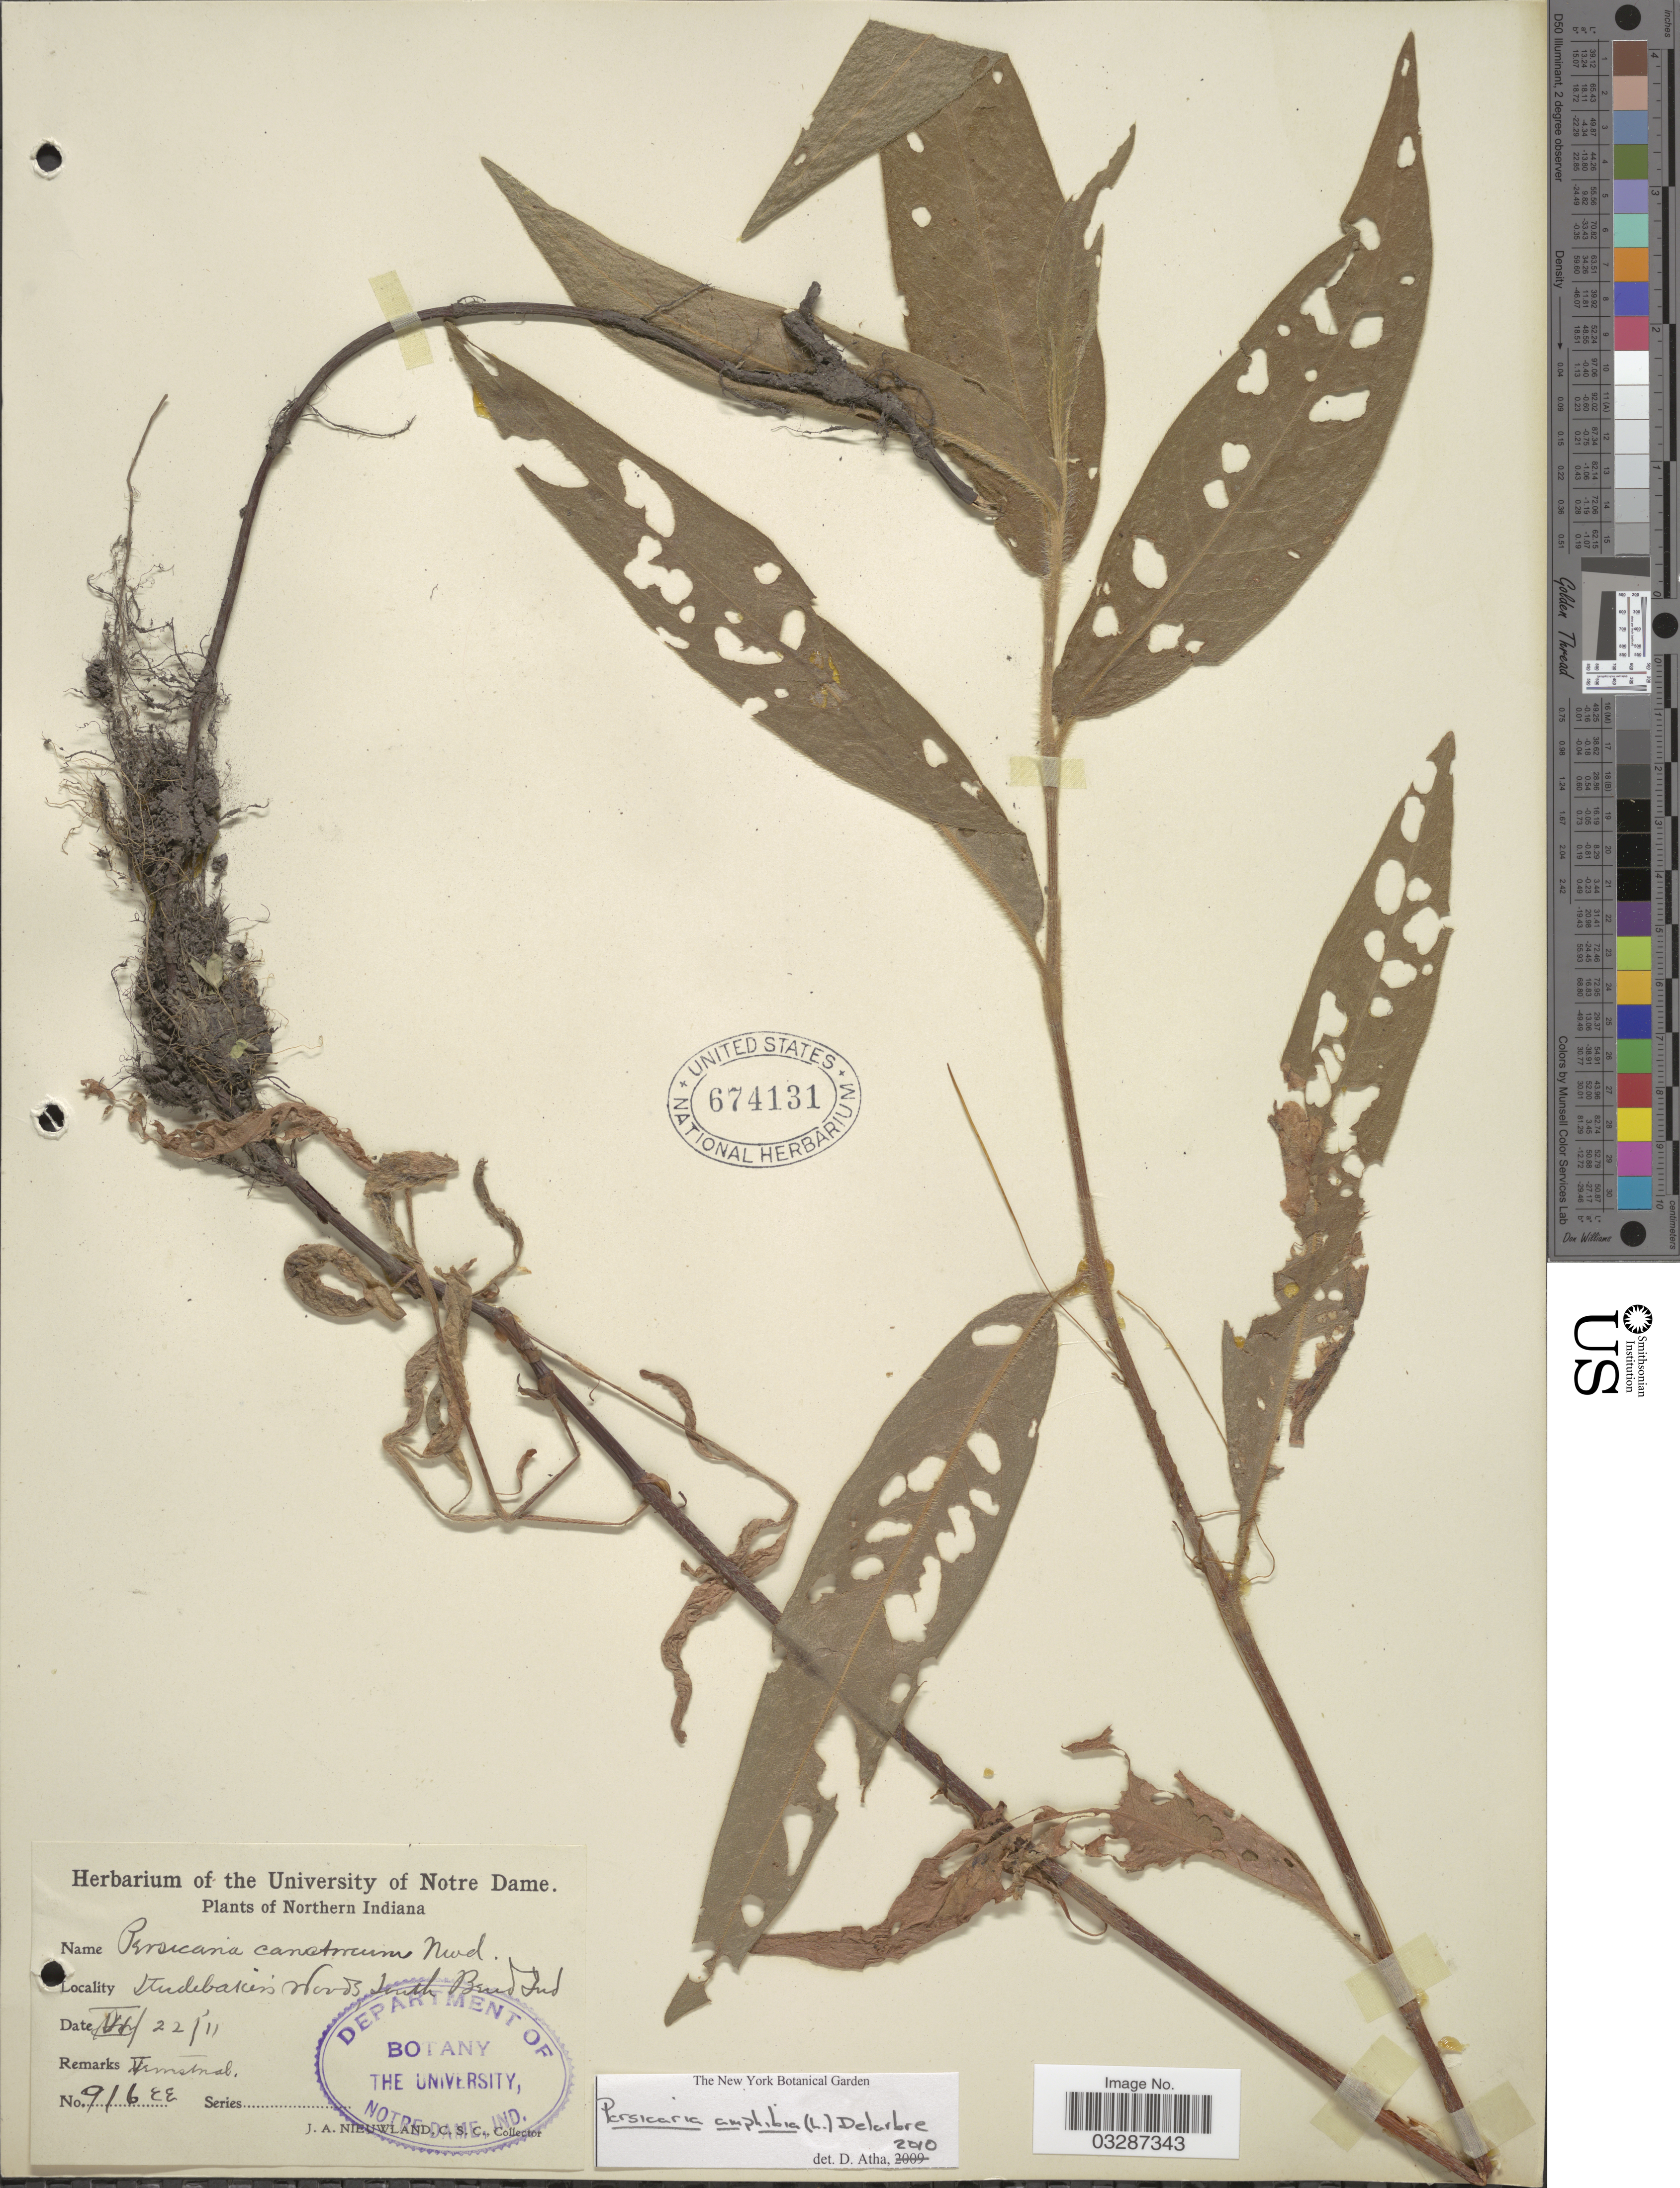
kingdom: Plantae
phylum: Tracheophyta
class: Magnoliopsida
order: Caryophyllales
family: Polygonaceae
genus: Persicaria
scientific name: Persicaria amphibia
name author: (L.) Delarbre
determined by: Atha, D. E.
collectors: J. A. Nieuwland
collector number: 916ee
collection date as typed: Transcribed d/m/y: 22/8/11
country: United States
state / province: Indiana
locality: Northern Indiana. Studebaker's Woods South Bend.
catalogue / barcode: US 674131